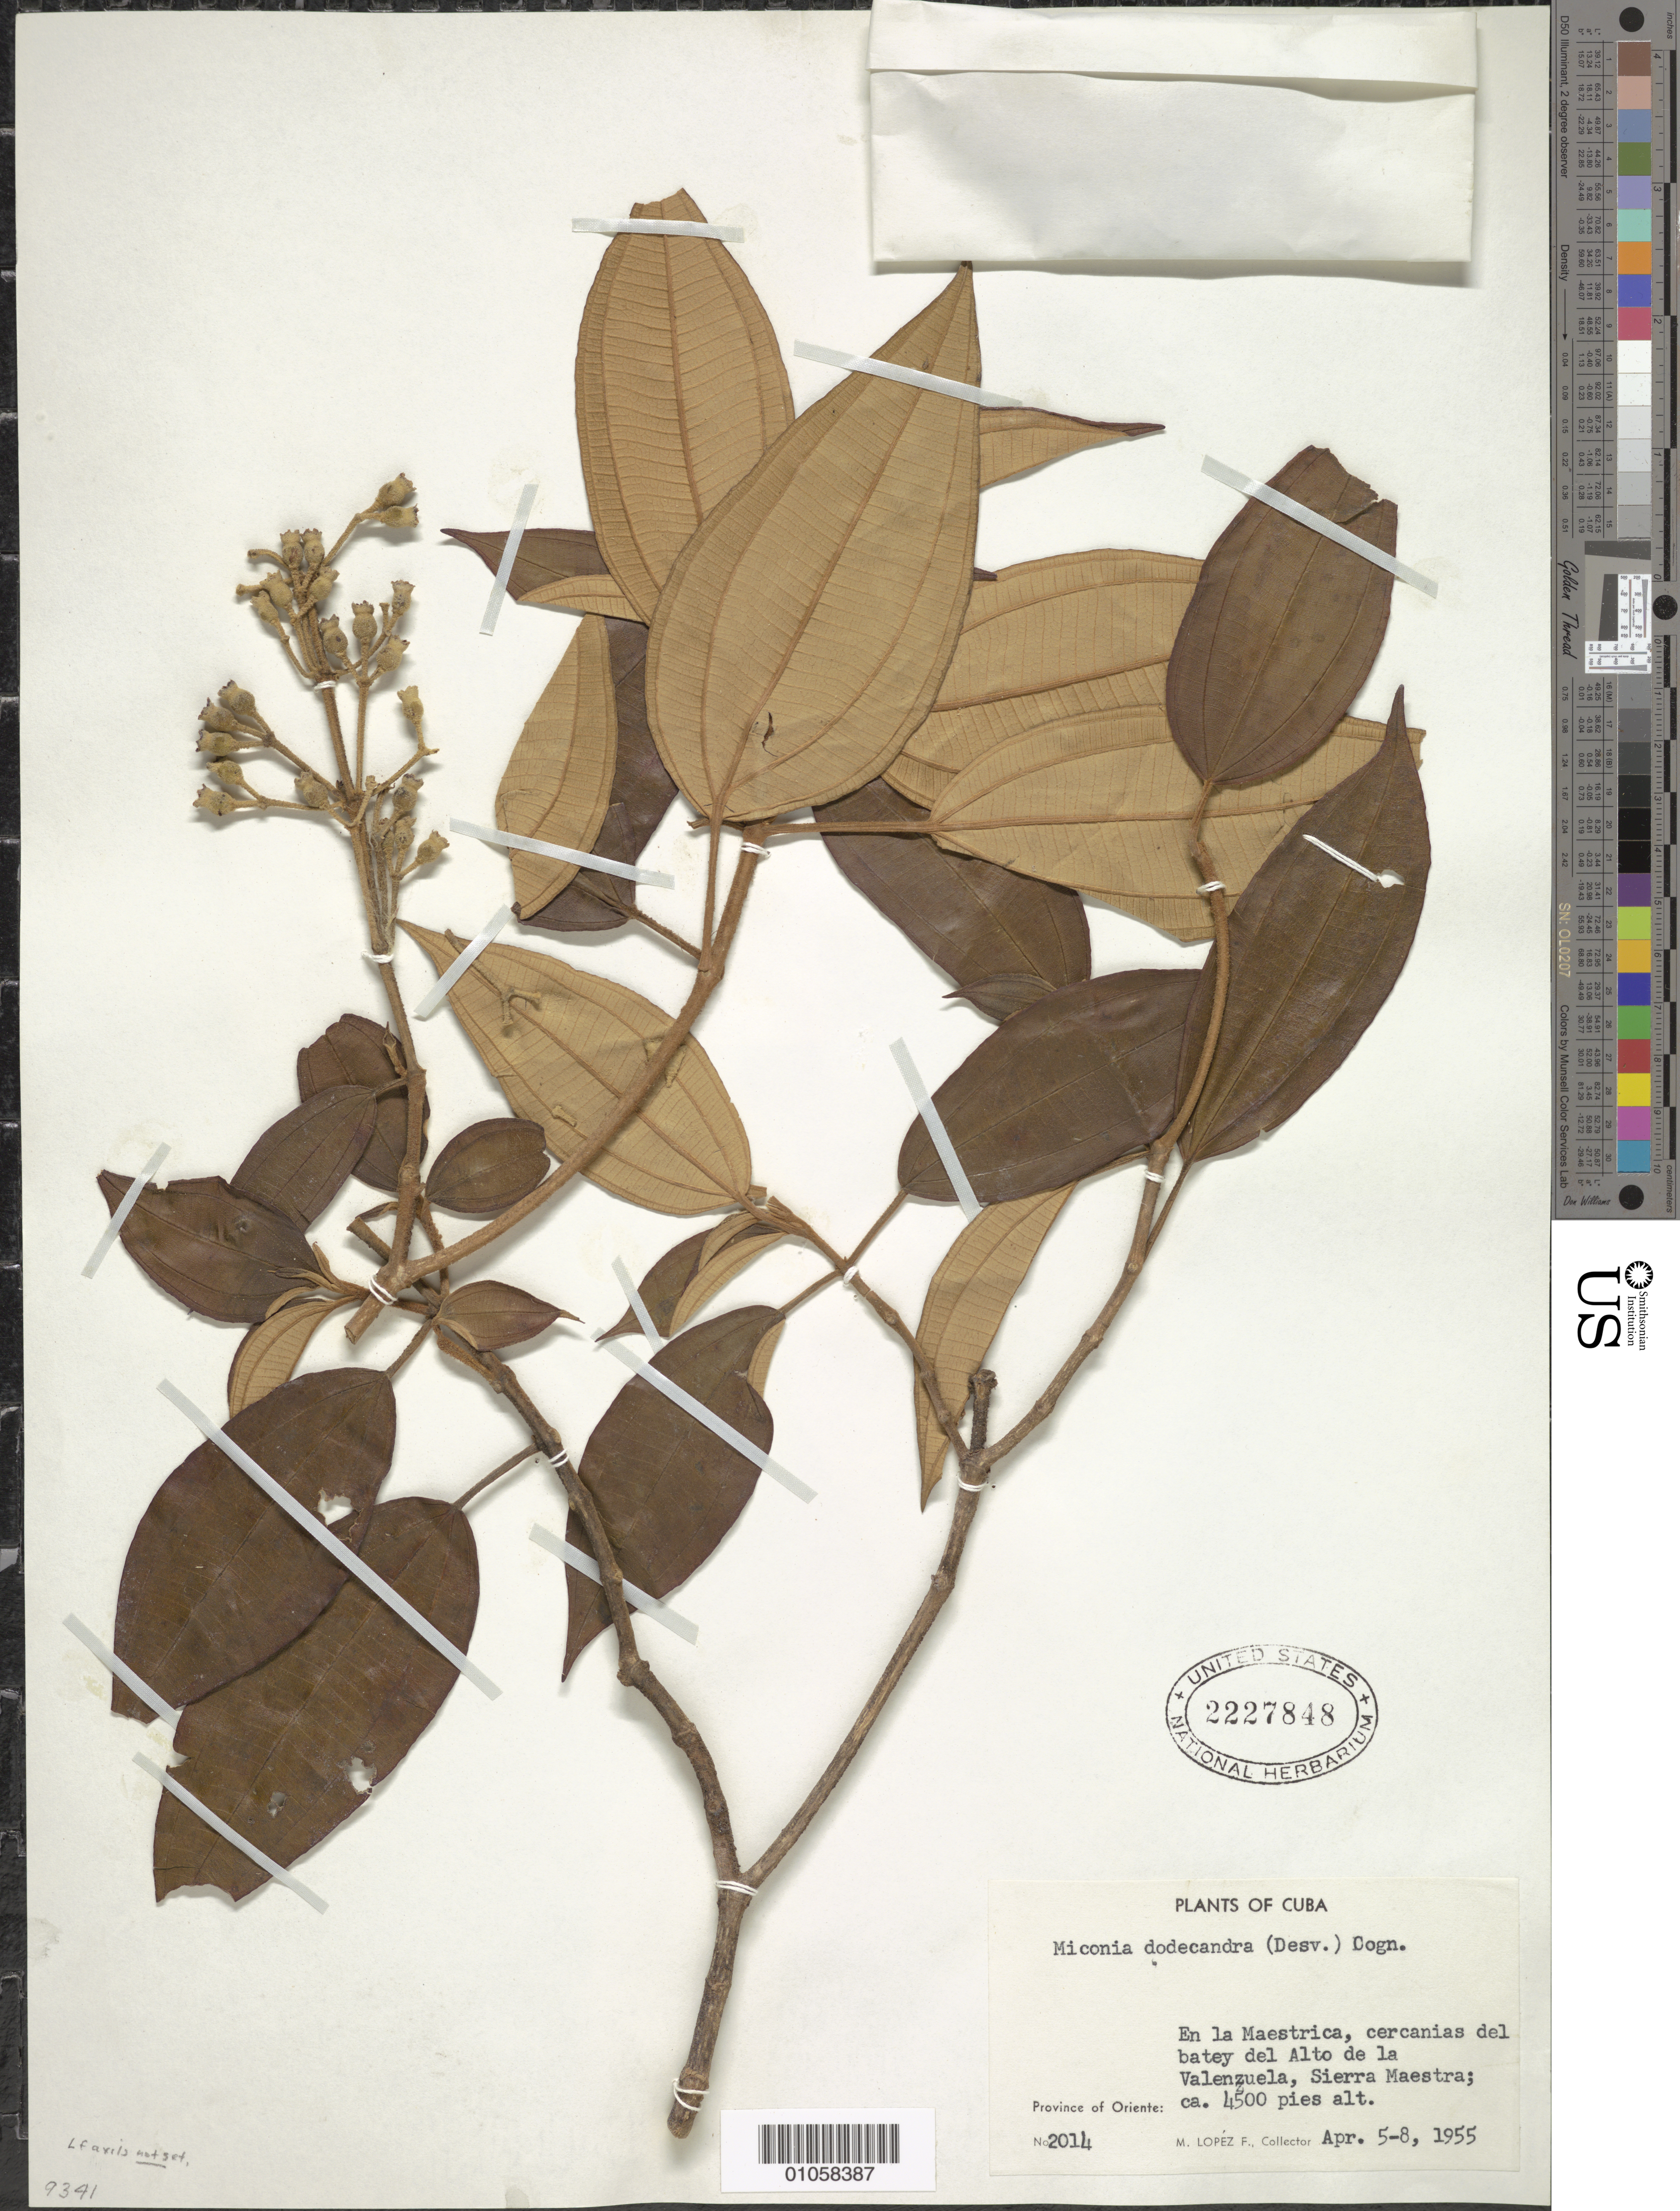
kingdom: Plantae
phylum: Tracheophyta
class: Magnoliopsida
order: Myrtales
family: Melastomataceae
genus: Miconia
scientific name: Miconia dodecandra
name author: Cogn.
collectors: M. López Figueiras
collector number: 2014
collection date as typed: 05 Apr 1955 to 08 Apr 1955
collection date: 1955-04-05/1955-04-08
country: Cuba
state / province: Oriente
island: Cuba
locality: Sierra Maestra, alto de la Valenzuela, en la Maestrica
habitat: Cercanias del batey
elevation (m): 1372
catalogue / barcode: US 2227848